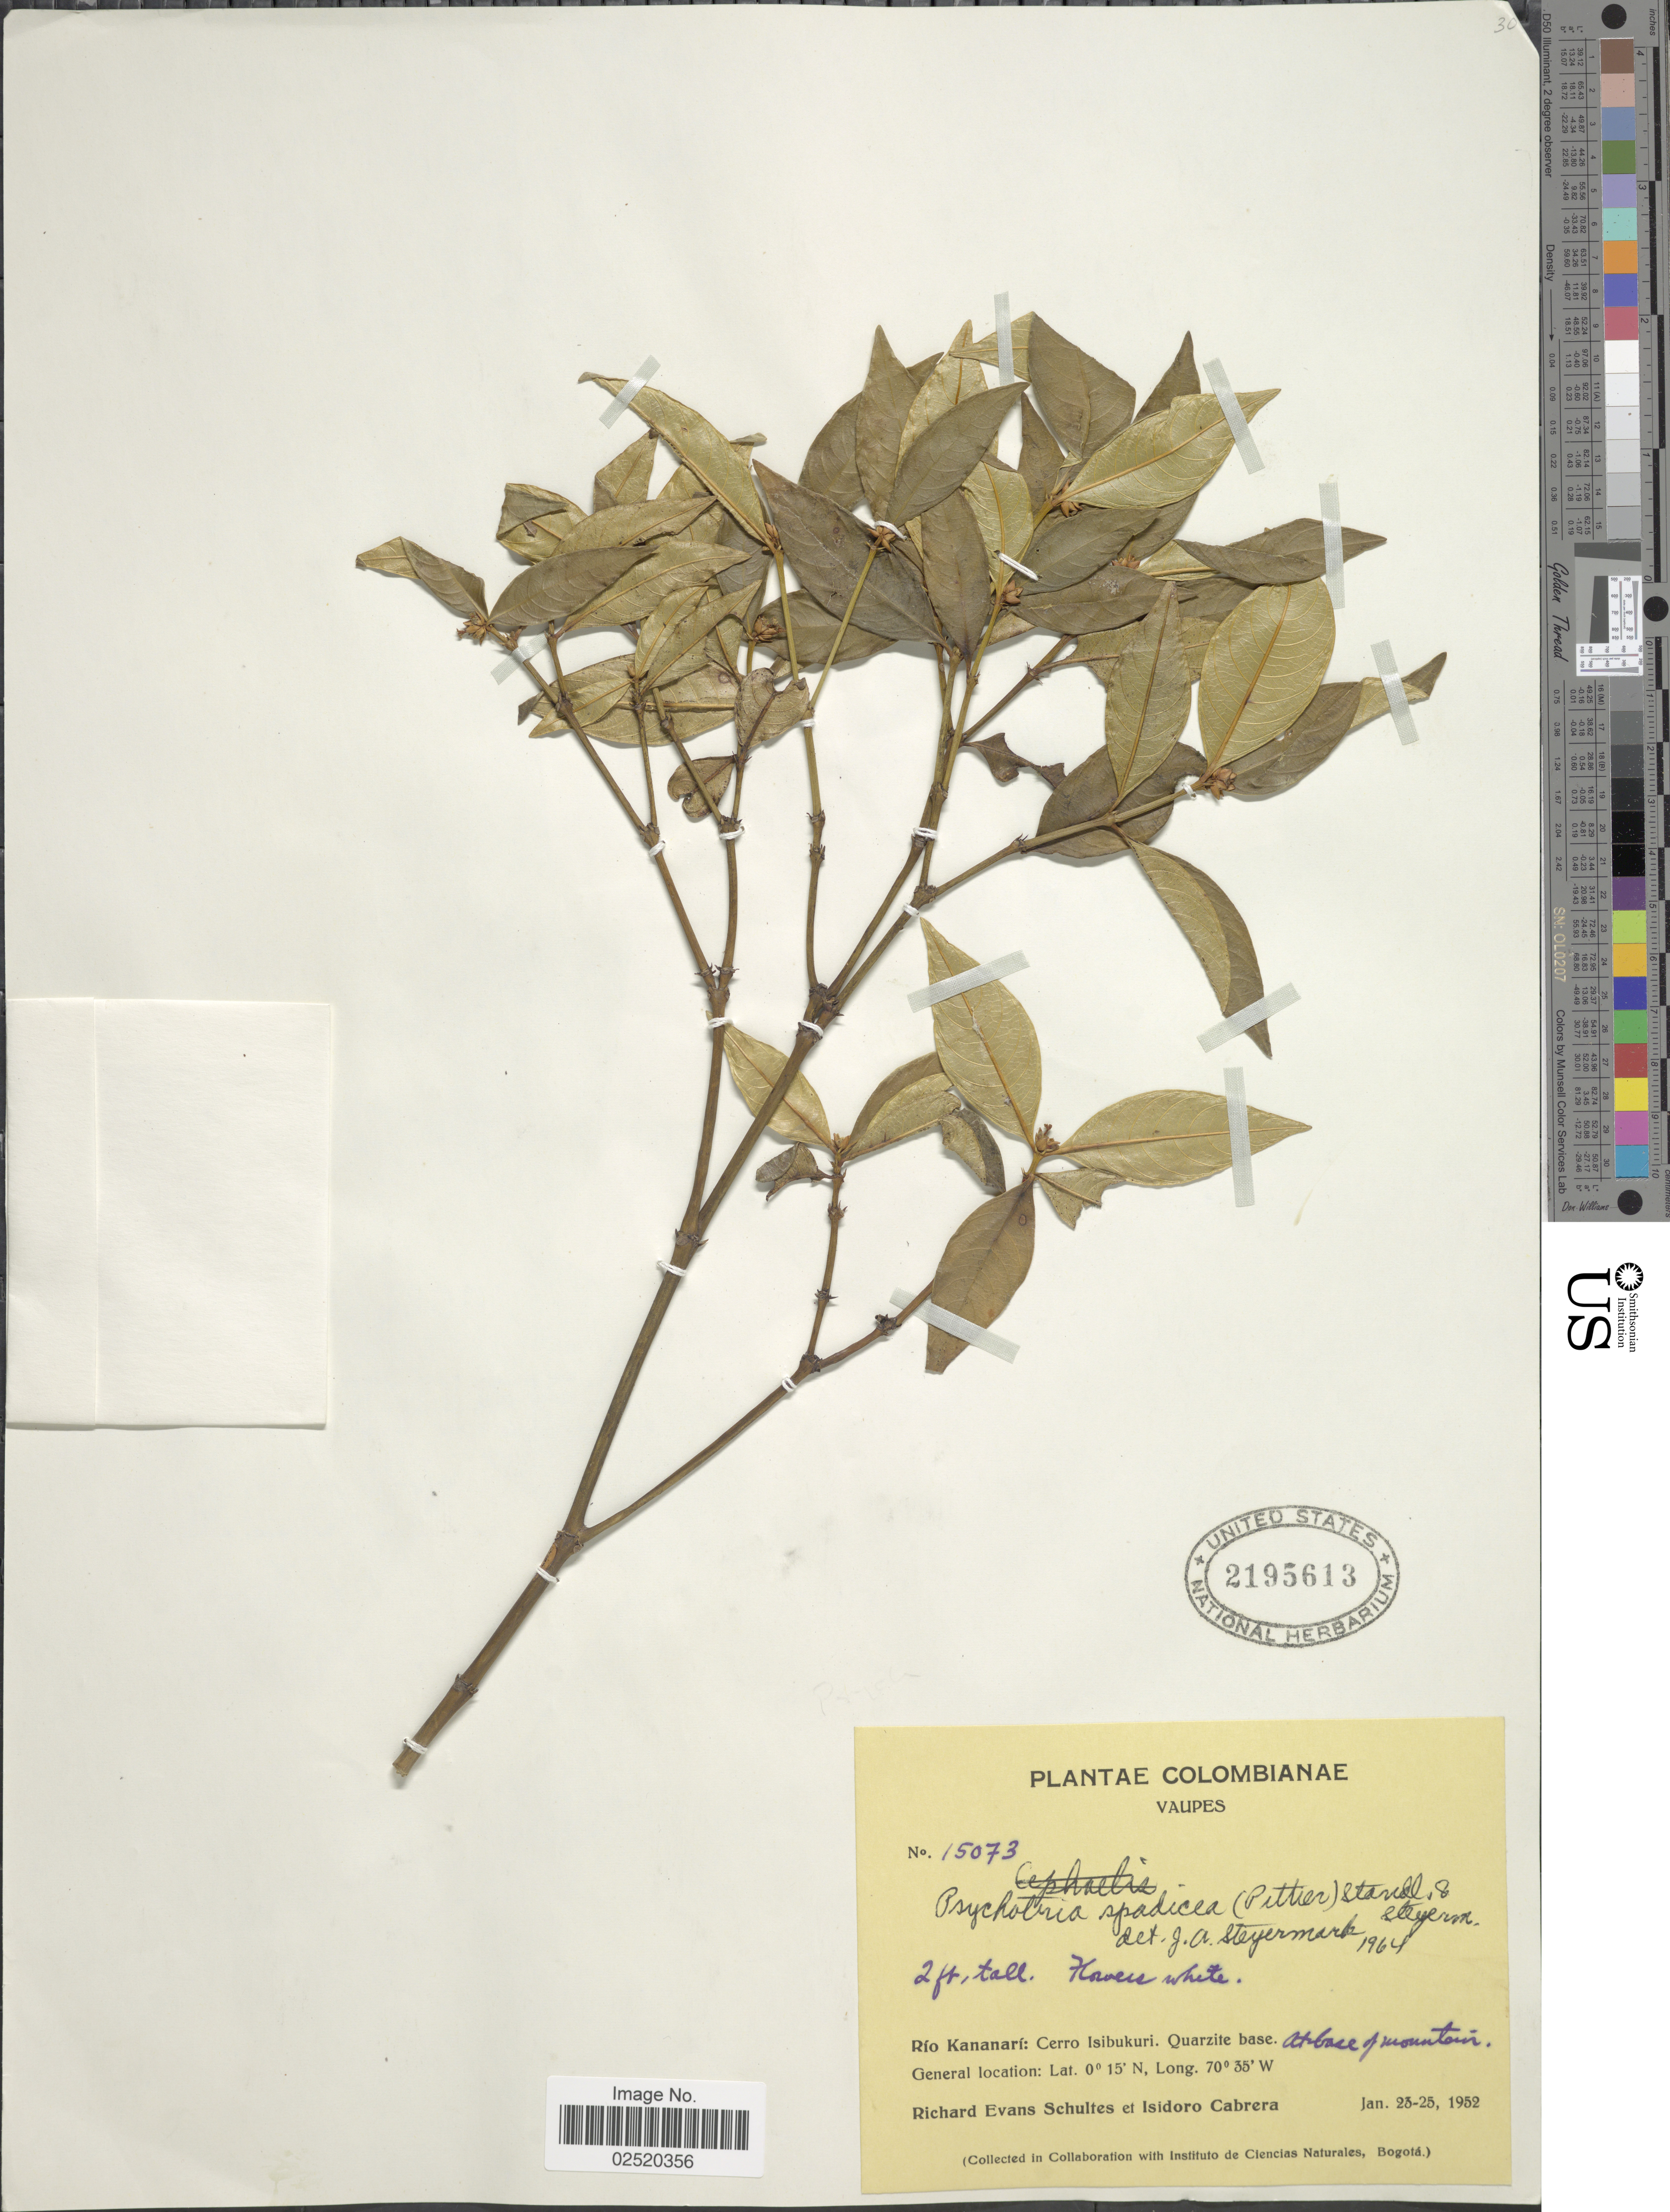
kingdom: Plantae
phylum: Tracheophyta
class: Magnoliopsida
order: Gentianales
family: Rubiaceae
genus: Psychotria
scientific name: Psychotria spadicea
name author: (Pittier) Standl. & Steyerm.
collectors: R. E. Schultes & I. Cabrera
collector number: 15073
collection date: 1952-01-23/1952-01-25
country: Colombia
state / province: Vaupés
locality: Vaupes, Rio Kananari: Cerro Isibukuri, Quarzite base, at base of mountain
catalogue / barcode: US 2195613